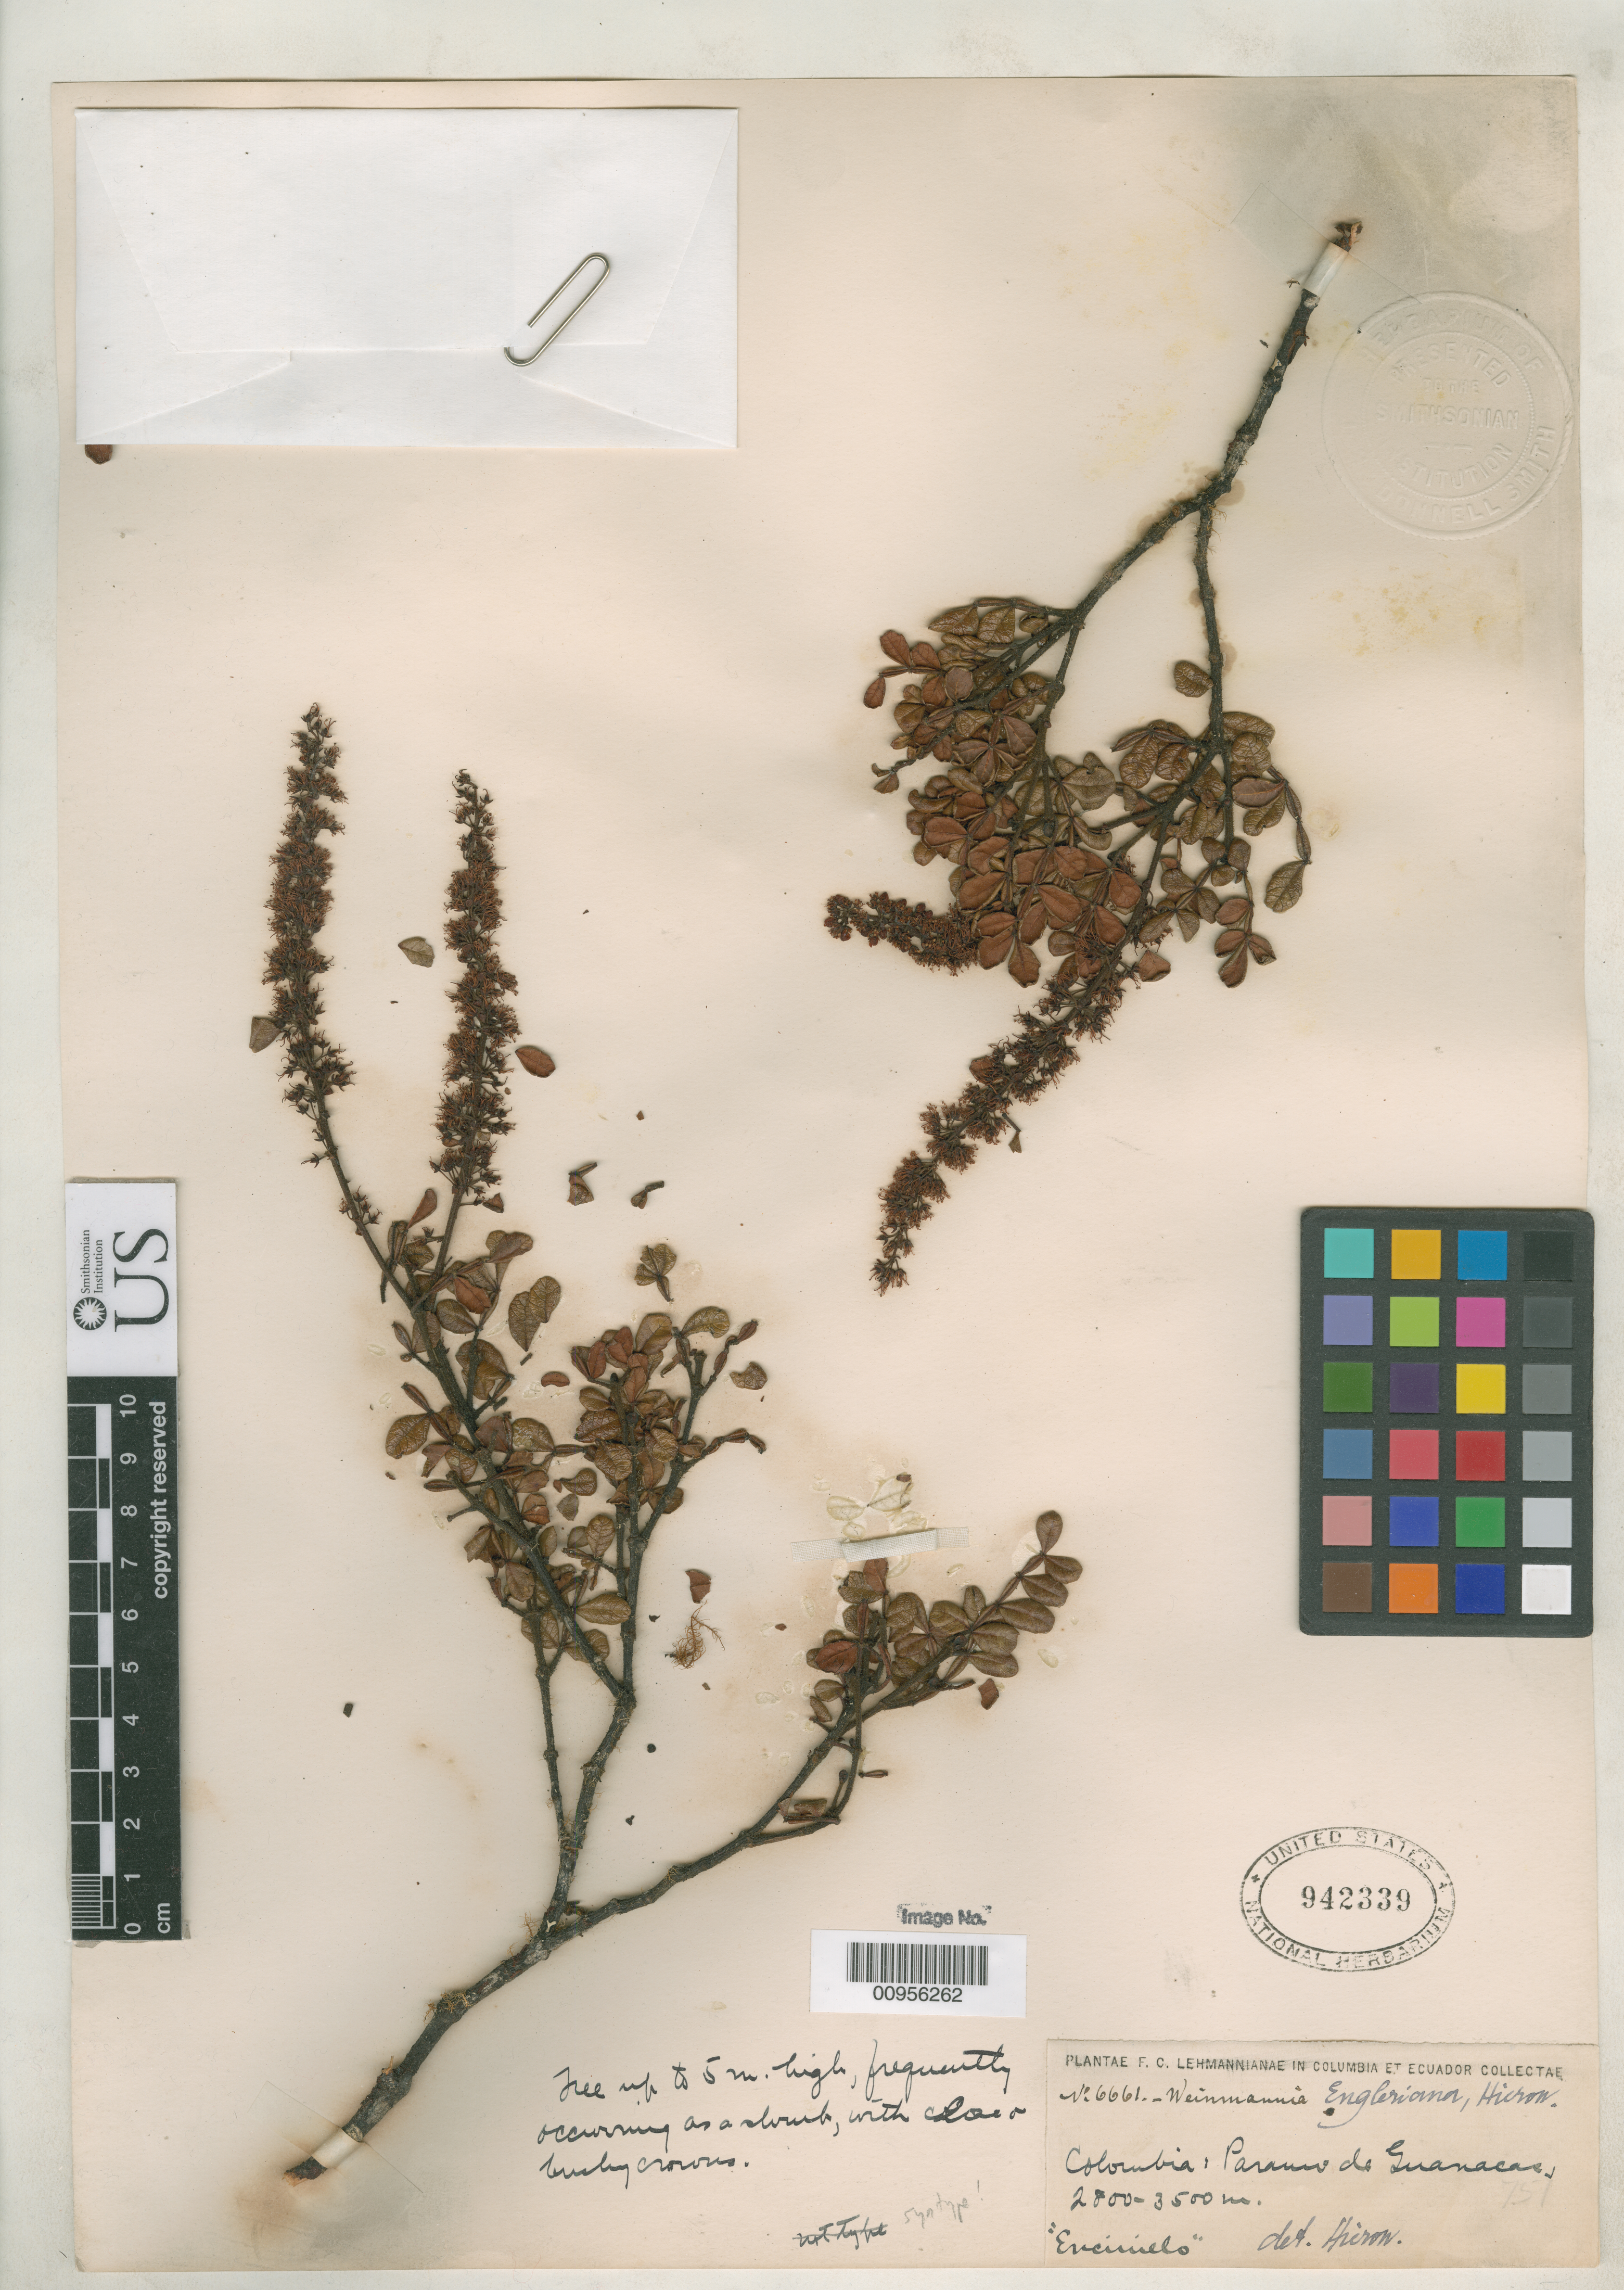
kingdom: Plantae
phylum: Tracheophyta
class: Magnoliopsida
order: Oxalidales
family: Cunoniaceae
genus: Weinmannia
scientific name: Weinmannia engleriana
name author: Hieron.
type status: Syntype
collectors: F. C. Lehmann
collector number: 6661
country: Colombia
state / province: Cauca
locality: Paramo de Guanacas.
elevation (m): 2800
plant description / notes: Lectotype collection is Lehmann 5632 as (effectively) designated by Bernardi, Candollea 17: 152 (1961); see also Harling, Fl. Ecuador 61: 30 (1999).; Specimen ex John Donnell Smith herbarium.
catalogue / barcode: US 942339